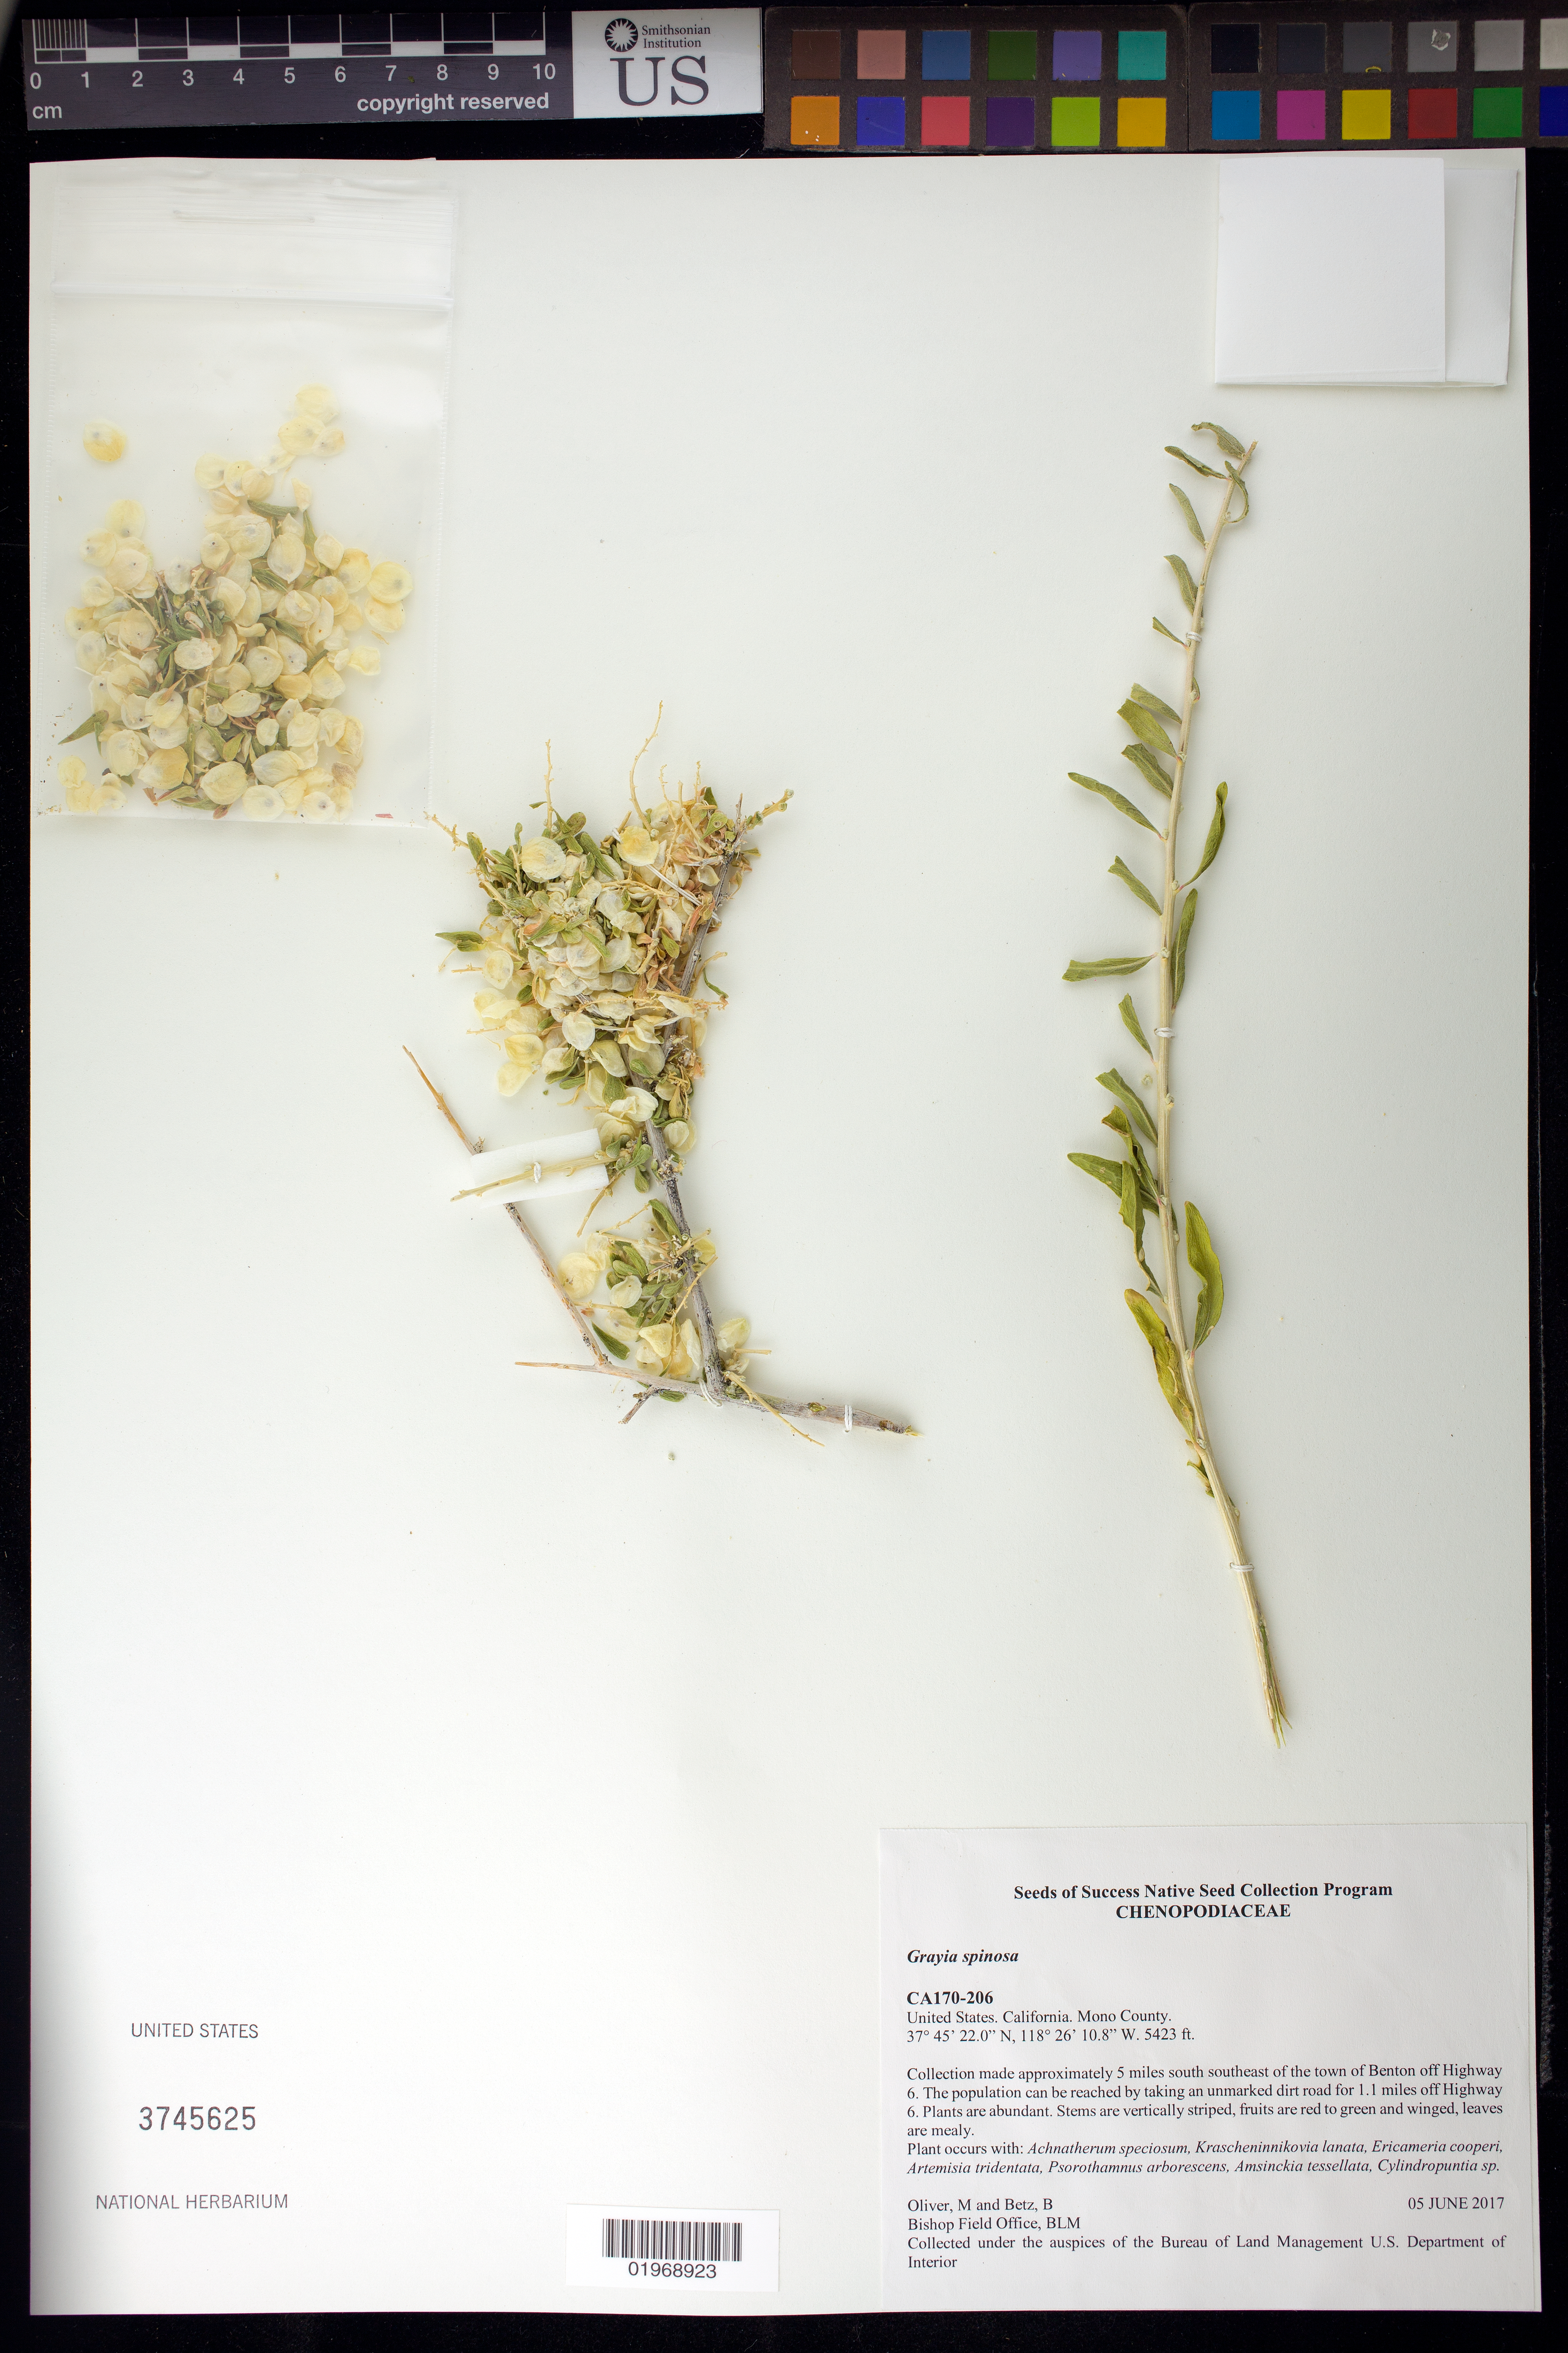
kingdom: Plantae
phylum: Tracheophyta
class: Magnoliopsida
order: Caryophyllales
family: Amaranthaceae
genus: Grayia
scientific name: Grayia spinosa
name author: (Hook.) Moq.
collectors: M. Oliver & B. Betz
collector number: CA170-206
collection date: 2017-06-05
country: United States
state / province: California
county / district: Mono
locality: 5 miles SSE of Benton 1.1 miles off Hwy 6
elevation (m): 1653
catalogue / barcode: US 3745625